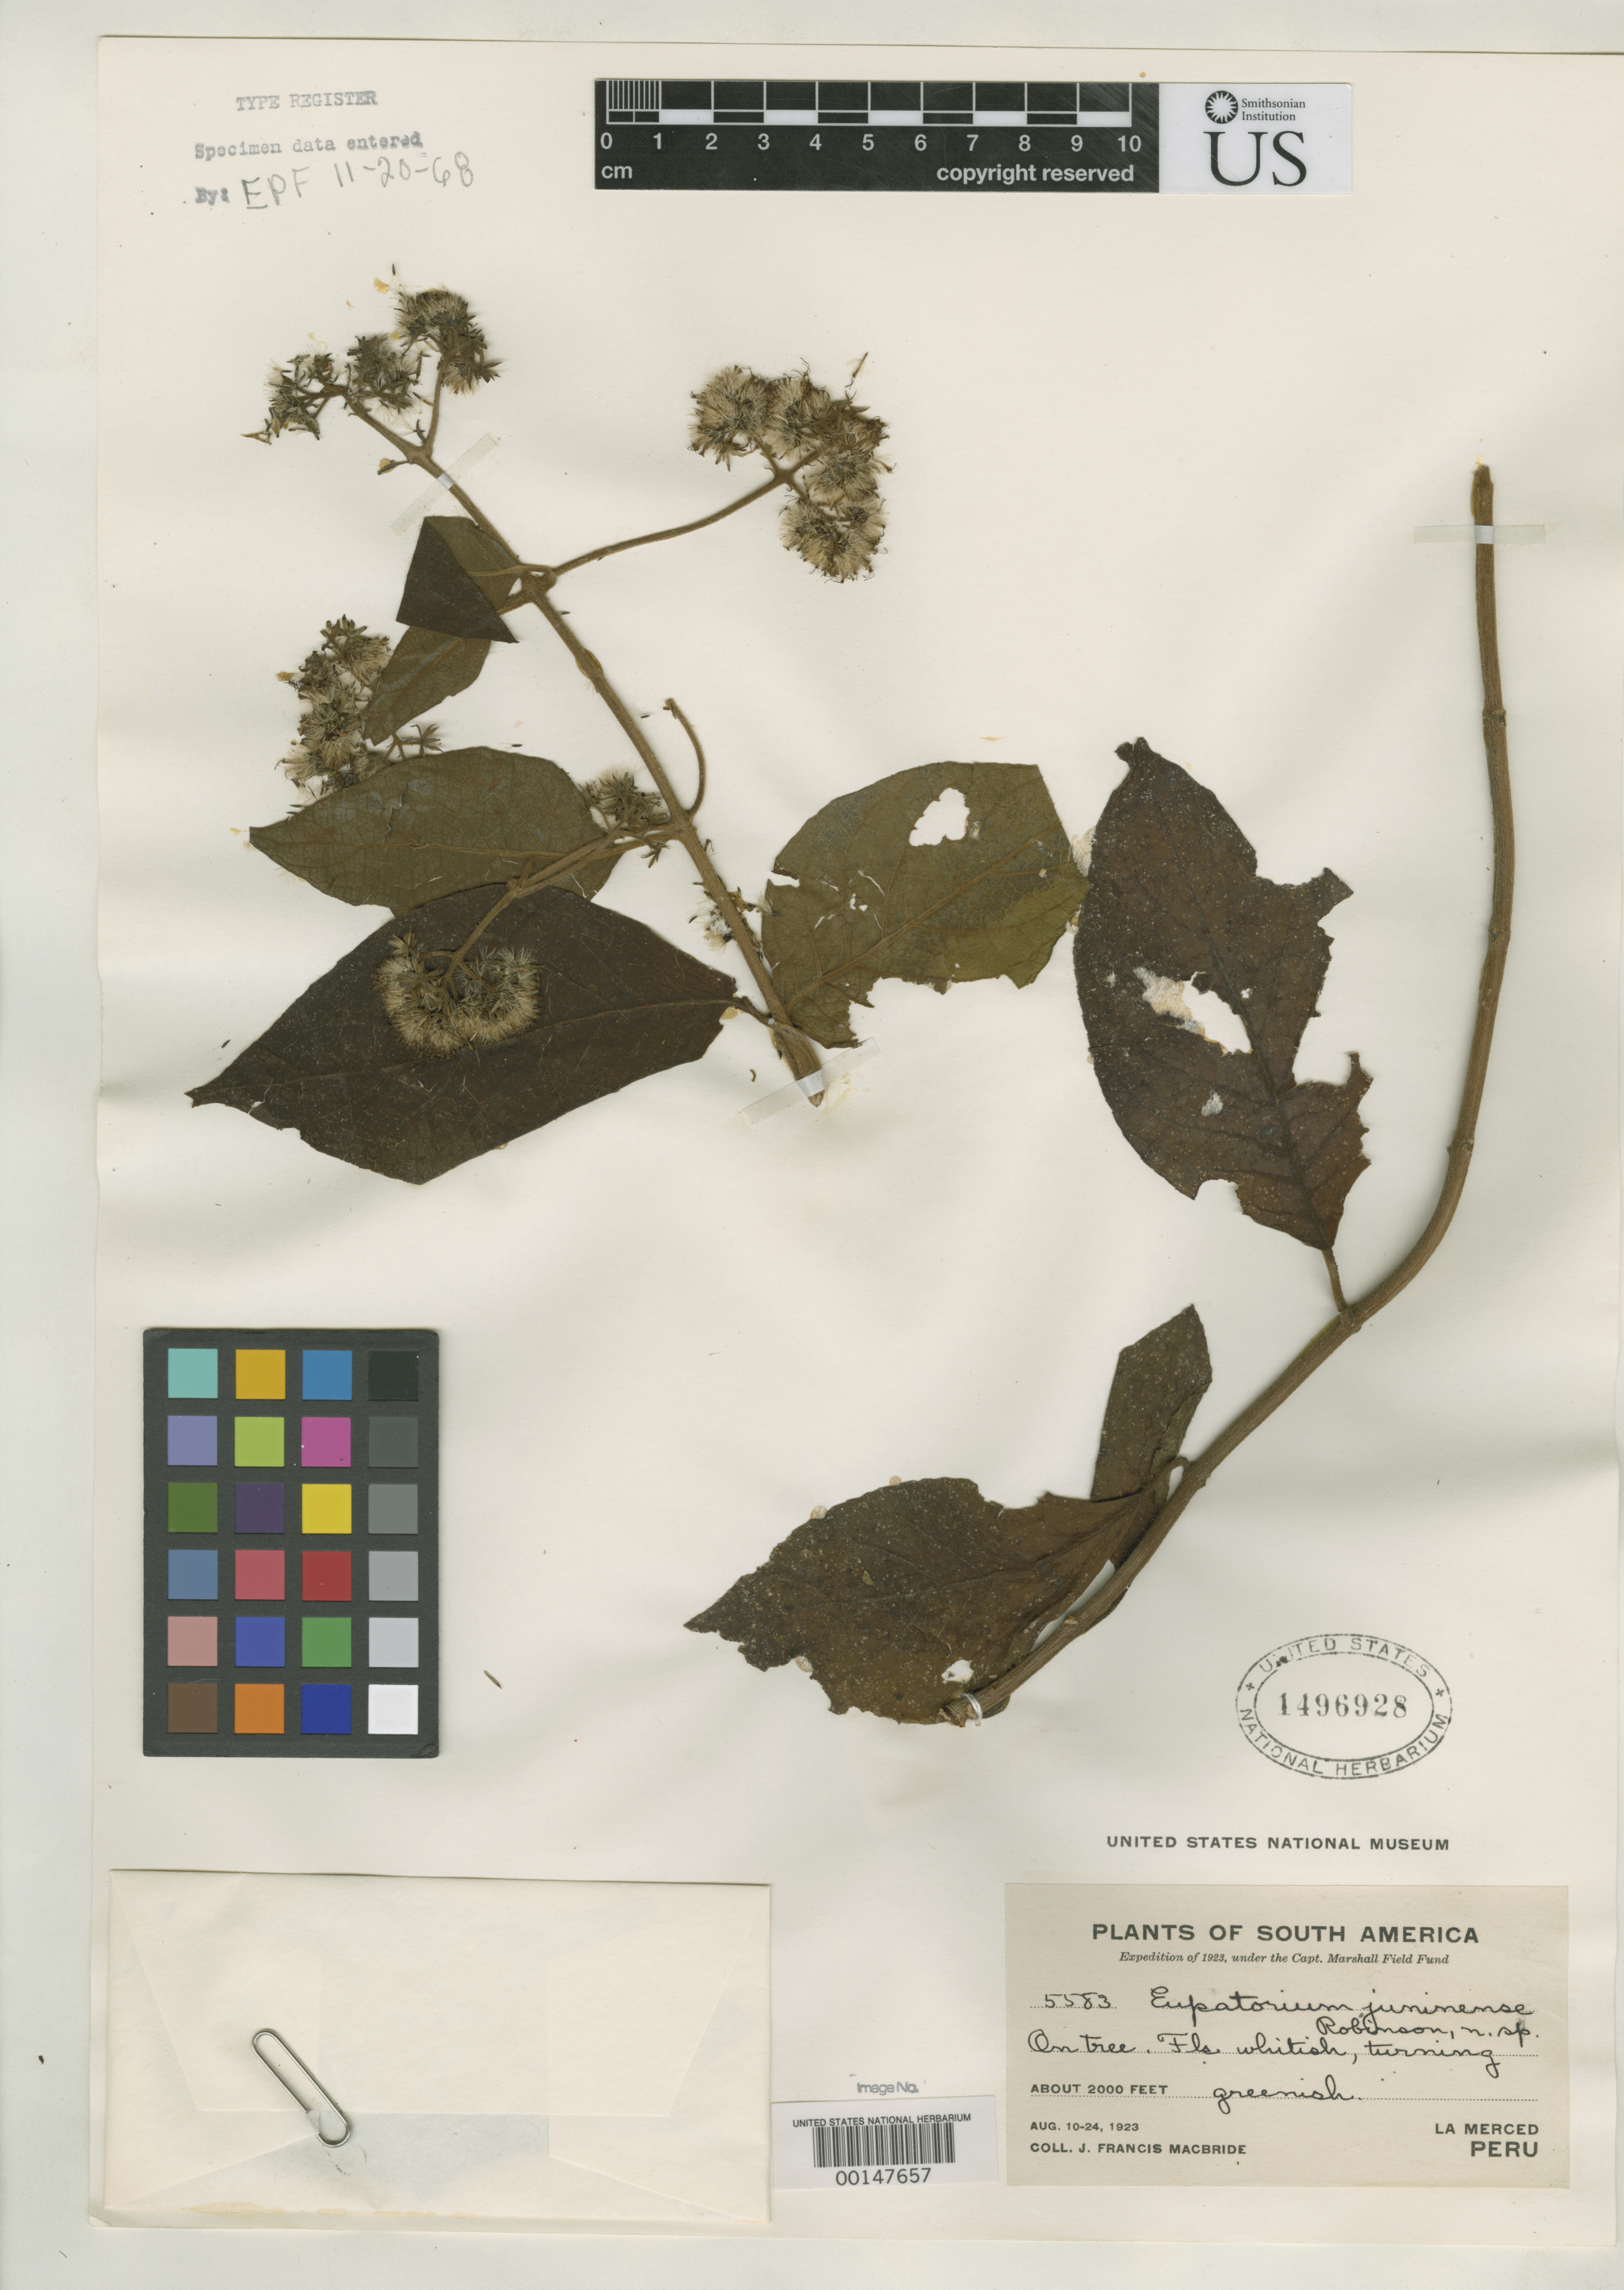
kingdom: Plantae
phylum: Tracheophyta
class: Magnoliopsida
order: Asterales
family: Asteraceae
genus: Eupatorium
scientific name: Eupatorium juninense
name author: B.L. Rob.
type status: Isotype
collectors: J. F. Macbride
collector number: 5583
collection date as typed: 10 Aug 1923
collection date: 1923-08-10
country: Peru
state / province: Junín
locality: La Merced.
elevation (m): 610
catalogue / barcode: US 1496928